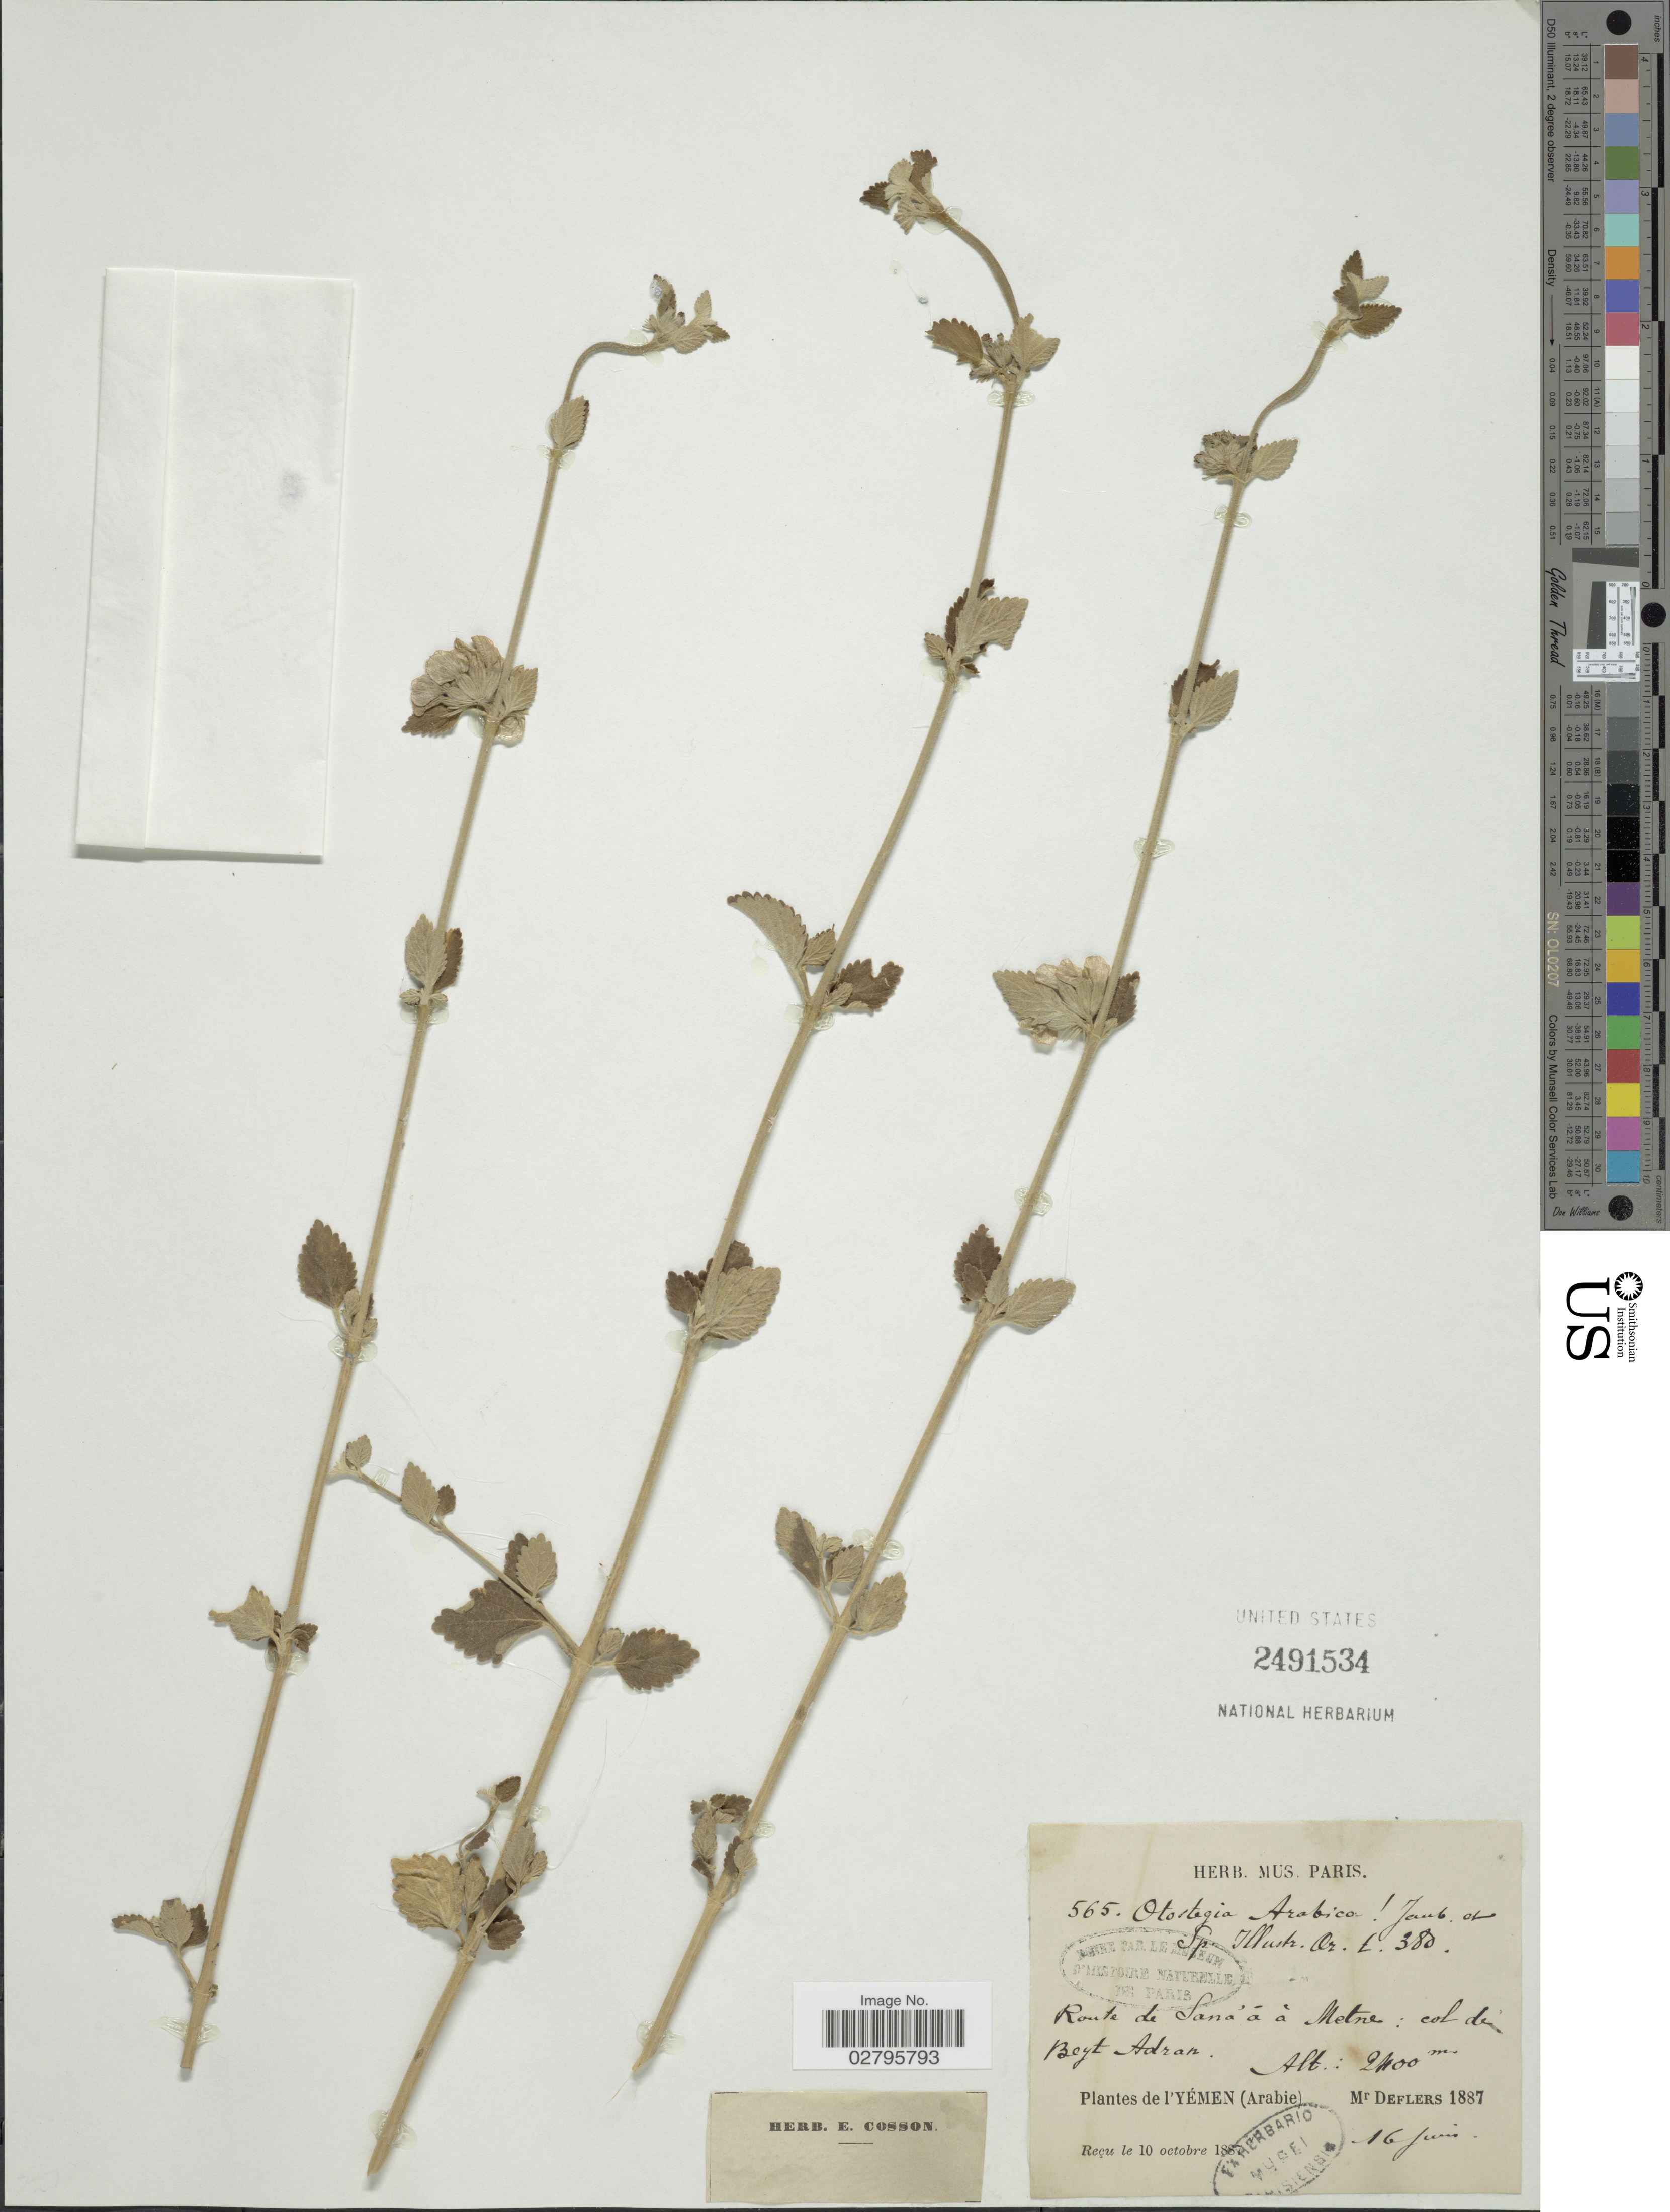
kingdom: Plantae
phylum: Tracheophyta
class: Magnoliopsida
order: Lamiales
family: Lamiaceae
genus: Otostegia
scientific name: Otostegia fruticosa subsp. schimperi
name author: (Benth.) Sebald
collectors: -. Deflers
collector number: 565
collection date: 1887-06-16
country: Yemen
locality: Route de Saná á Metne: col dr Beyt Adran.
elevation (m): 2400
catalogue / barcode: US 2491534